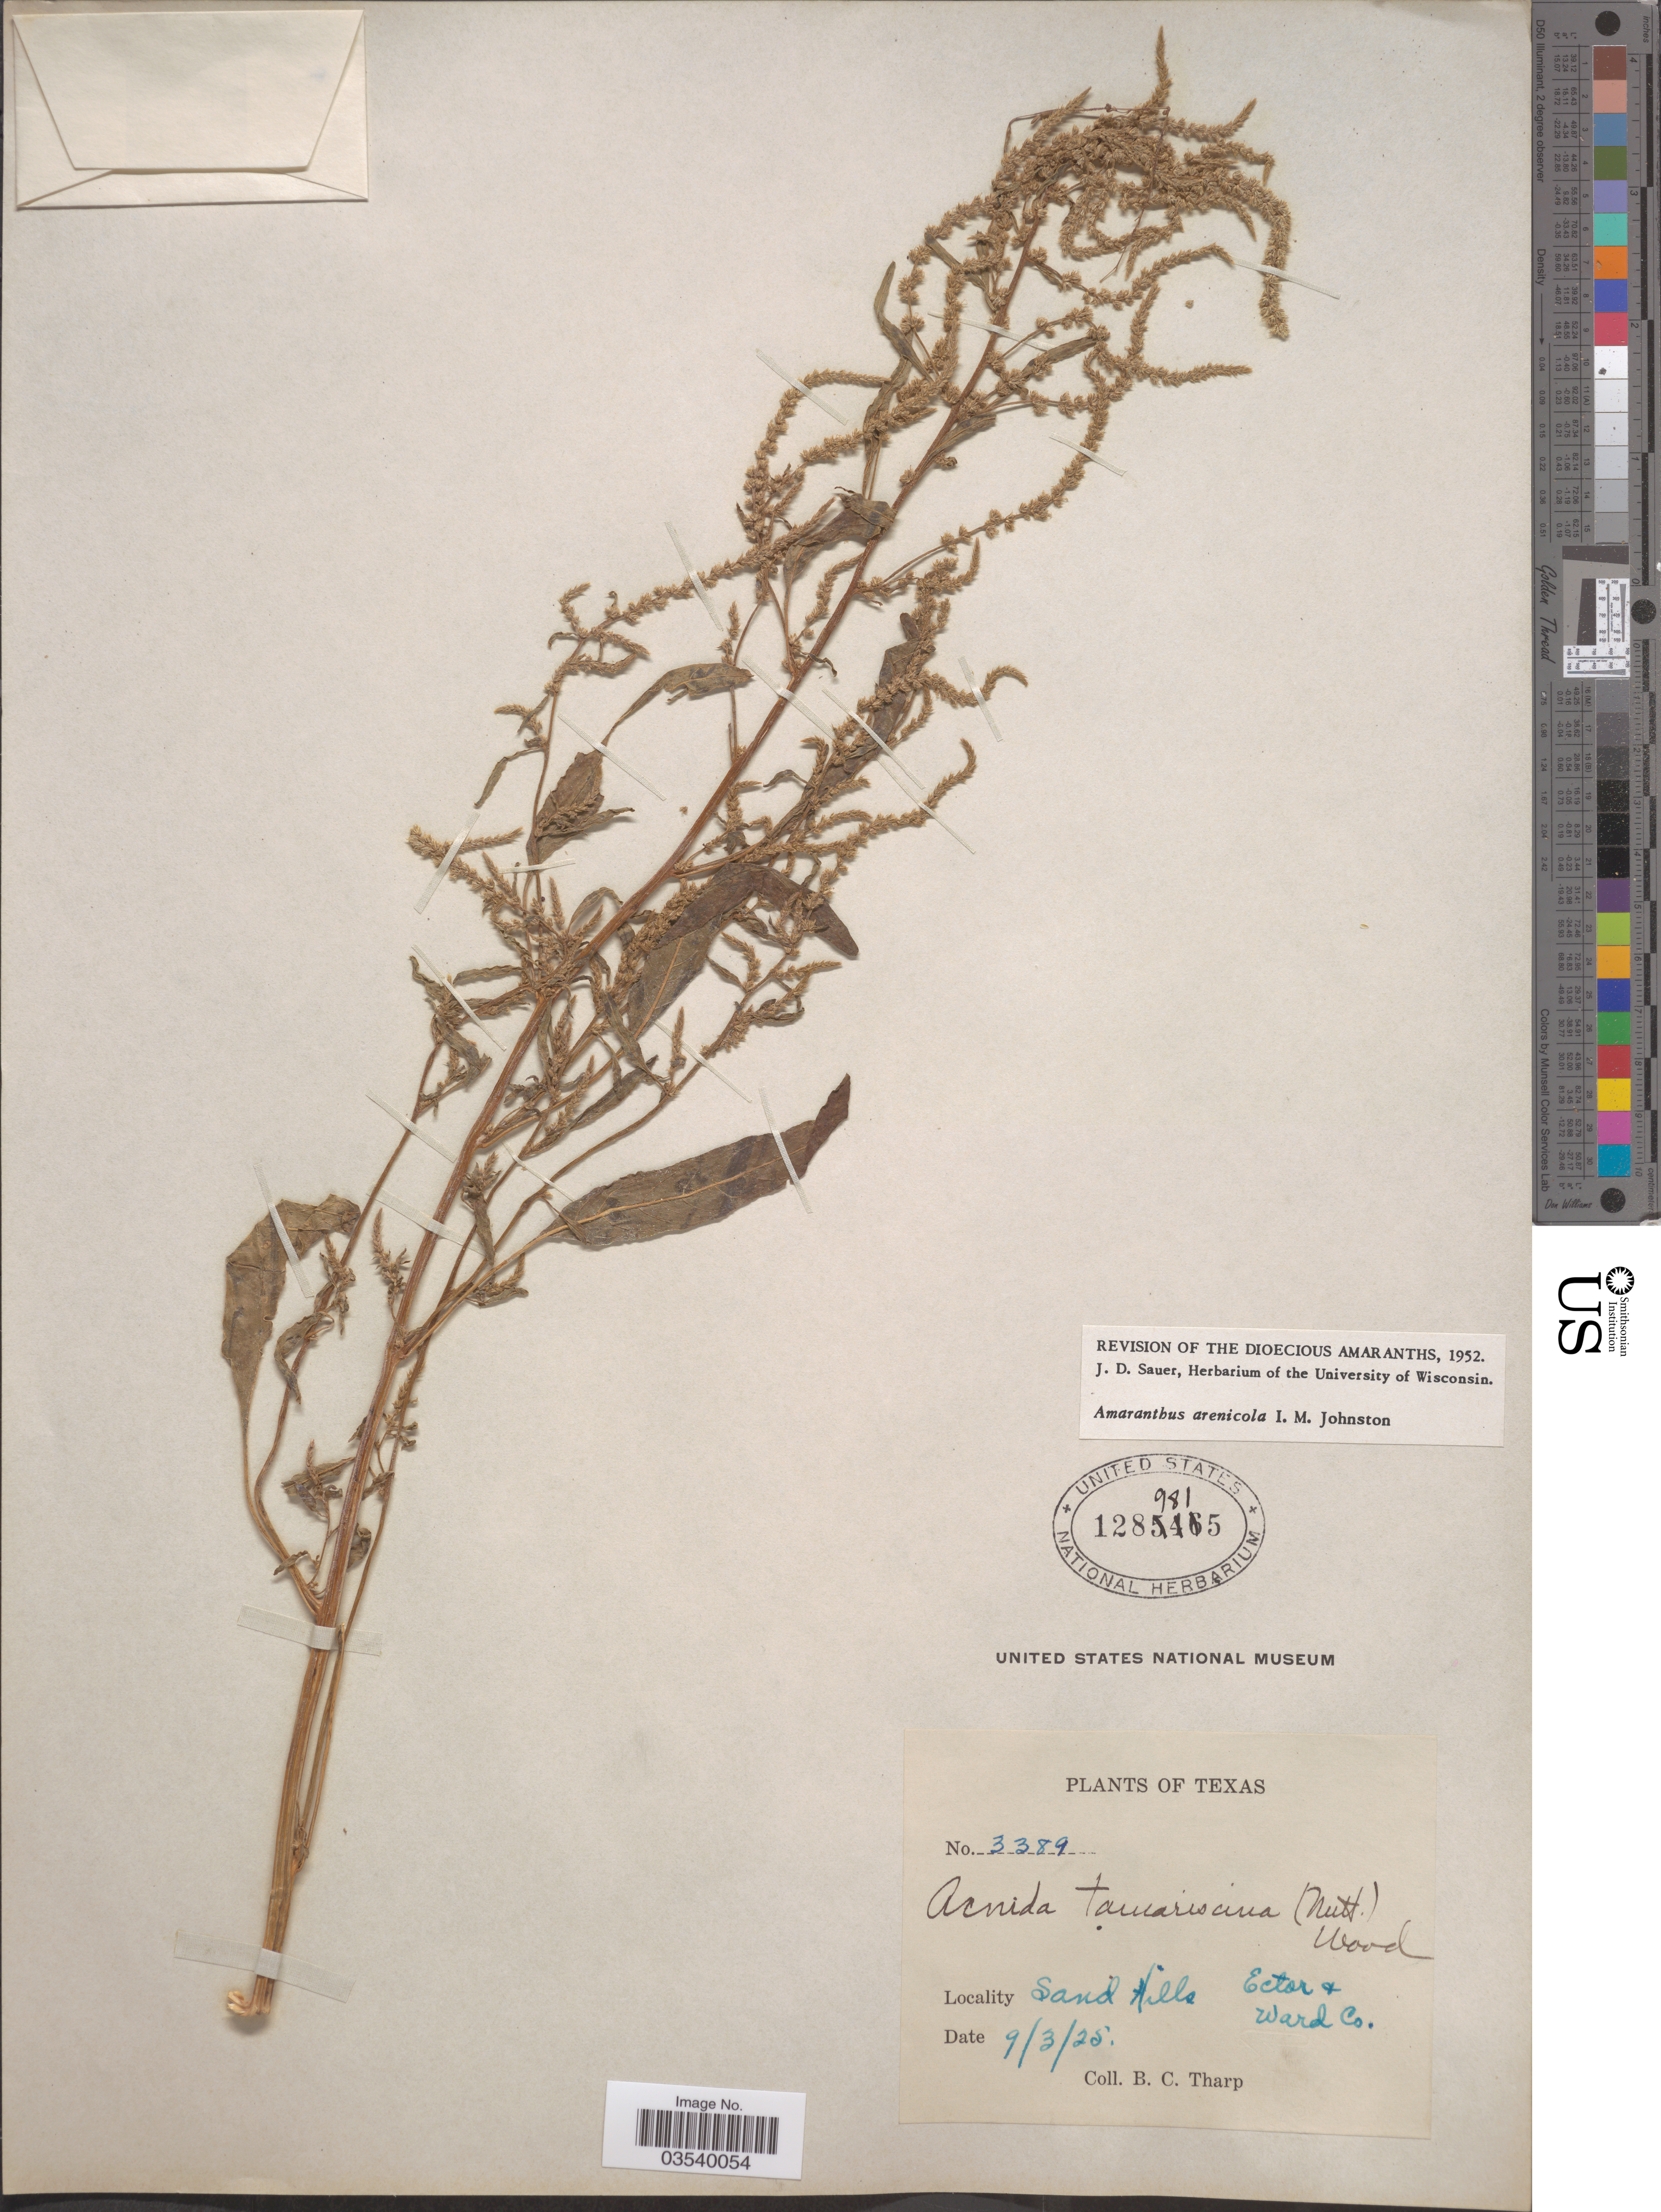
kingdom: Plantae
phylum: Tracheophyta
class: Magnoliopsida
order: Caryophyllales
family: Amaranthaceae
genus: Amaranthus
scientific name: Amaranthus arenicola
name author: I.M. Johnst.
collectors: B. C. Tharp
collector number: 3389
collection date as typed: Transcribed d/m/y: 3/9/25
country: United States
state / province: Texas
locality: Ector & Ward Co.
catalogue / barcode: US 1289815